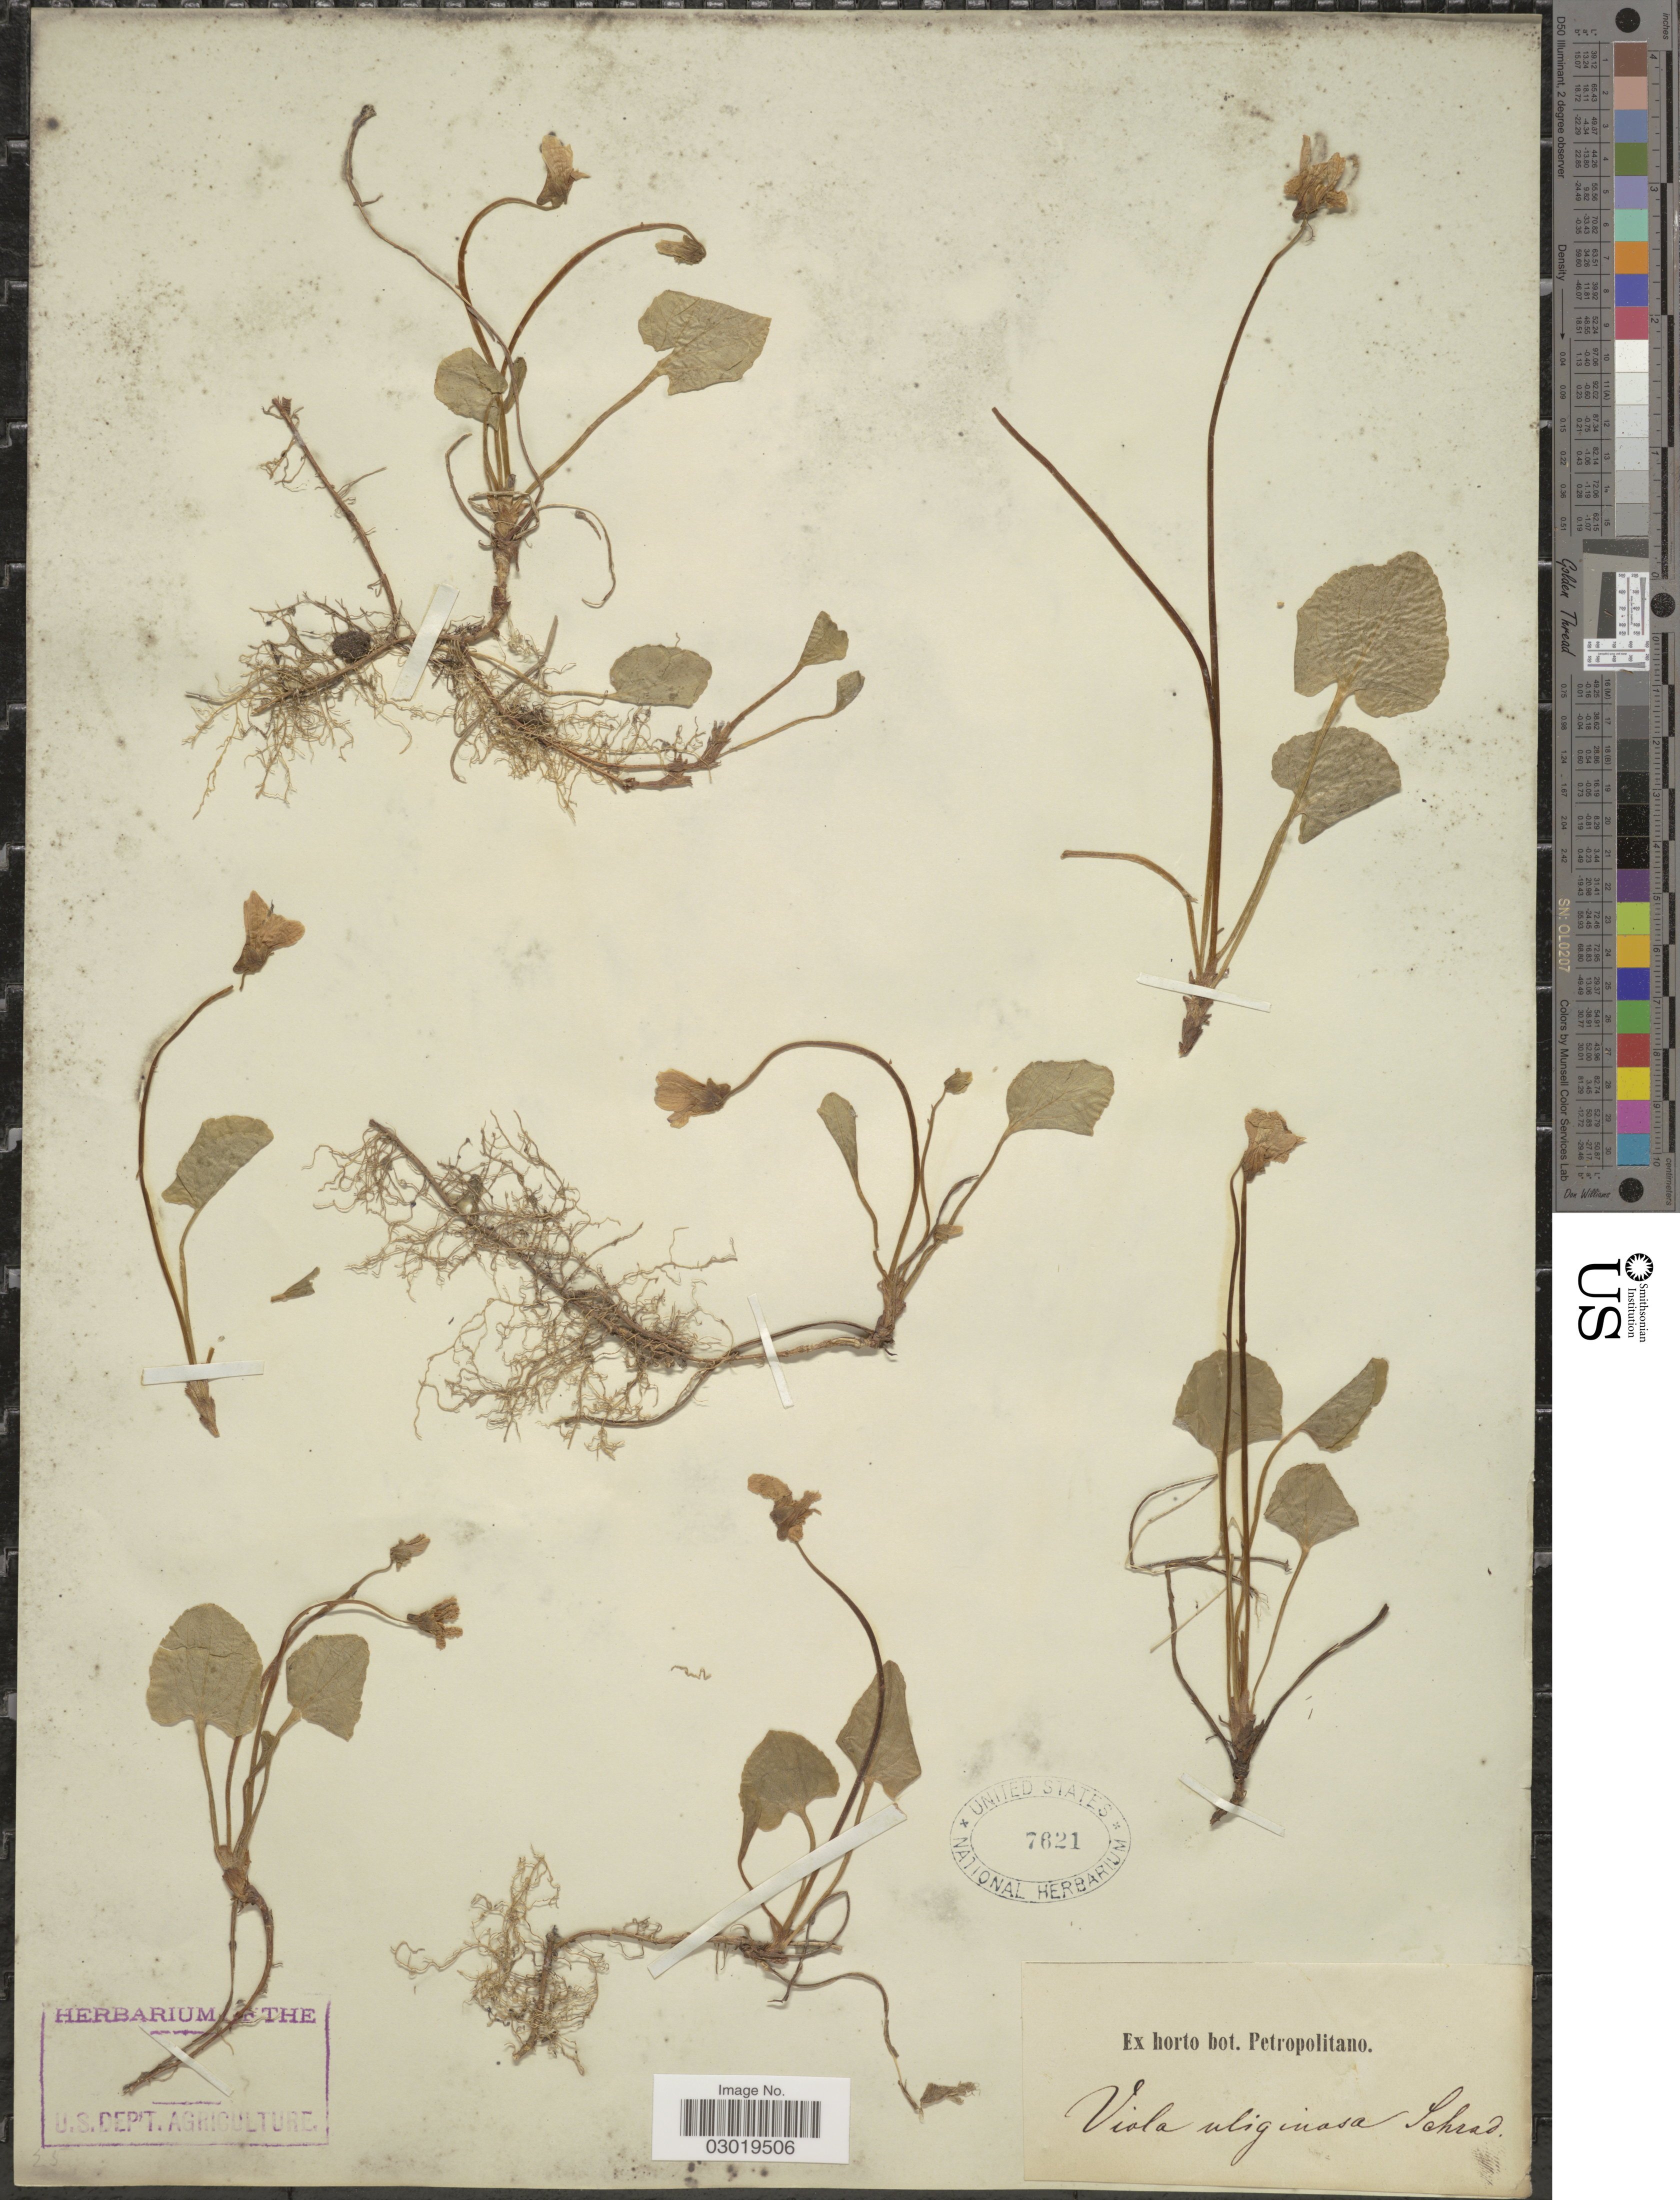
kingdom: Plantae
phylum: Tracheophyta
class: Magnoliopsida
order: Malpighiales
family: Violaceae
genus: Viola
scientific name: Viola uliginosa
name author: Besser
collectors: Facchini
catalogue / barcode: US 7621